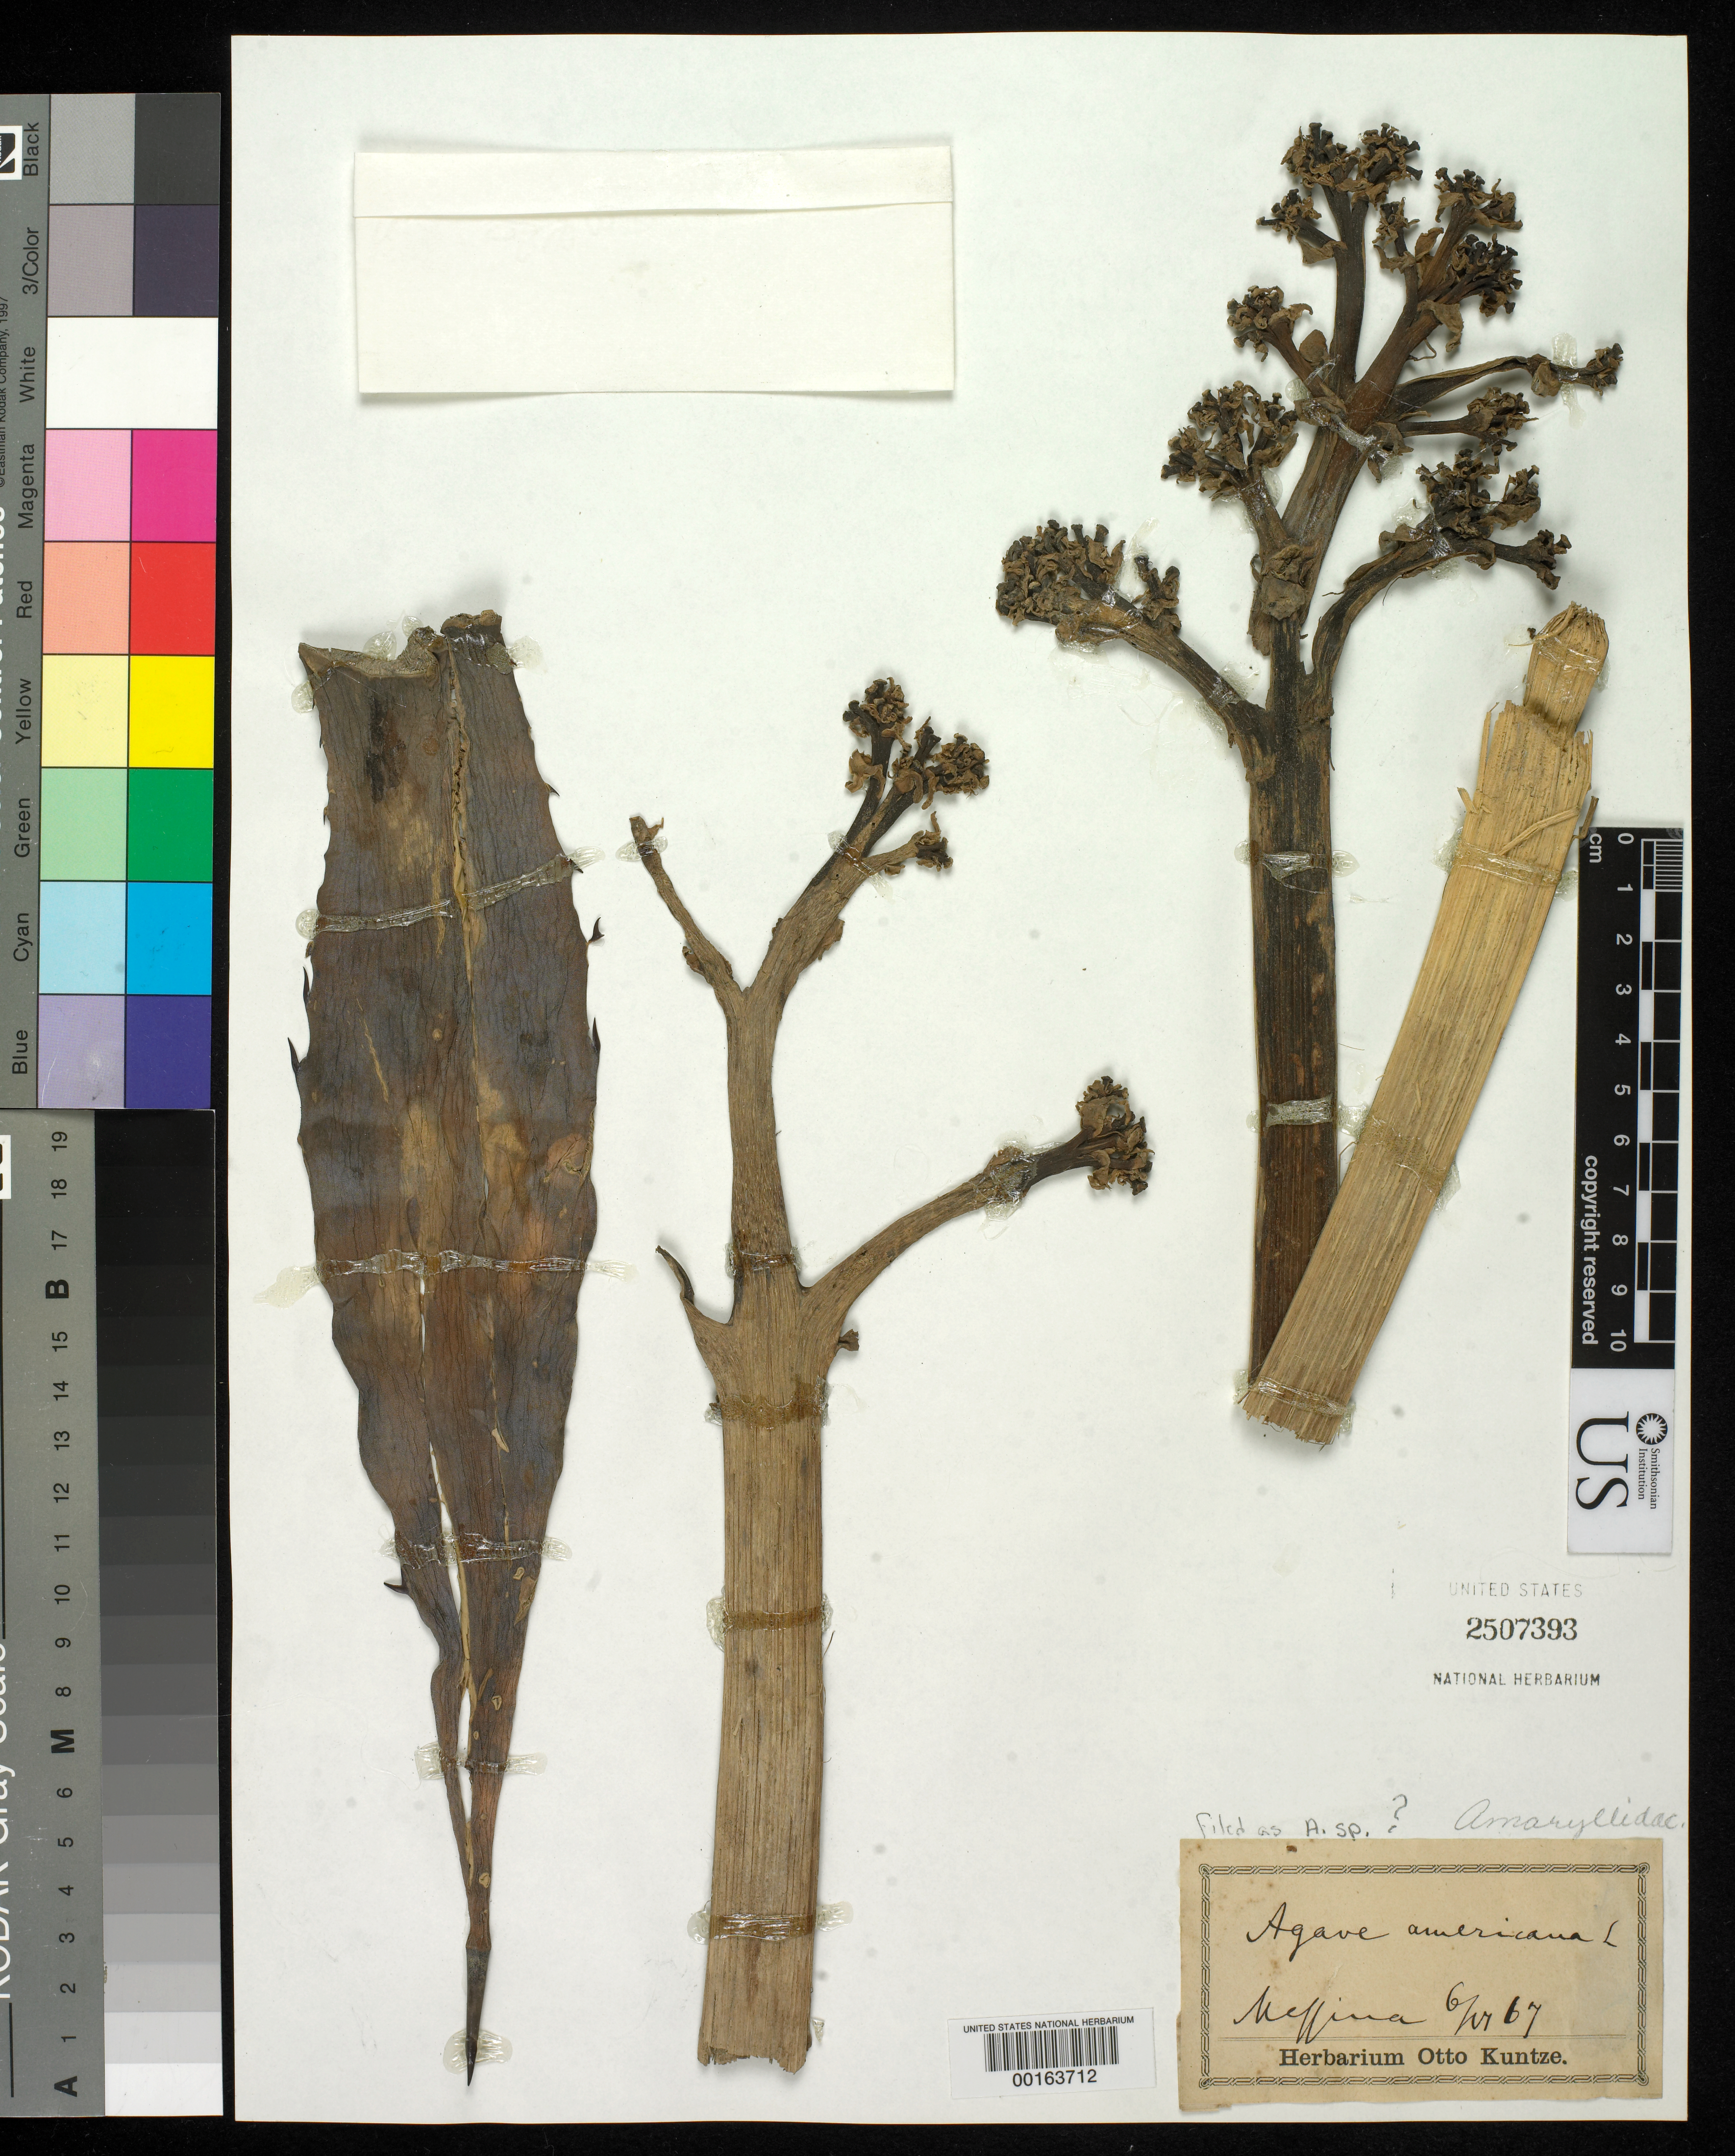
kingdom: Plantae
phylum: Tracheophyta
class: Liliopsida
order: Asparagales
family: Asparagaceae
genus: Agave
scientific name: Agave sp.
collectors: ex Herb. O. Kuntze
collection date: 1867-06-06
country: Italy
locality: Messina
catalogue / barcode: US 2507393